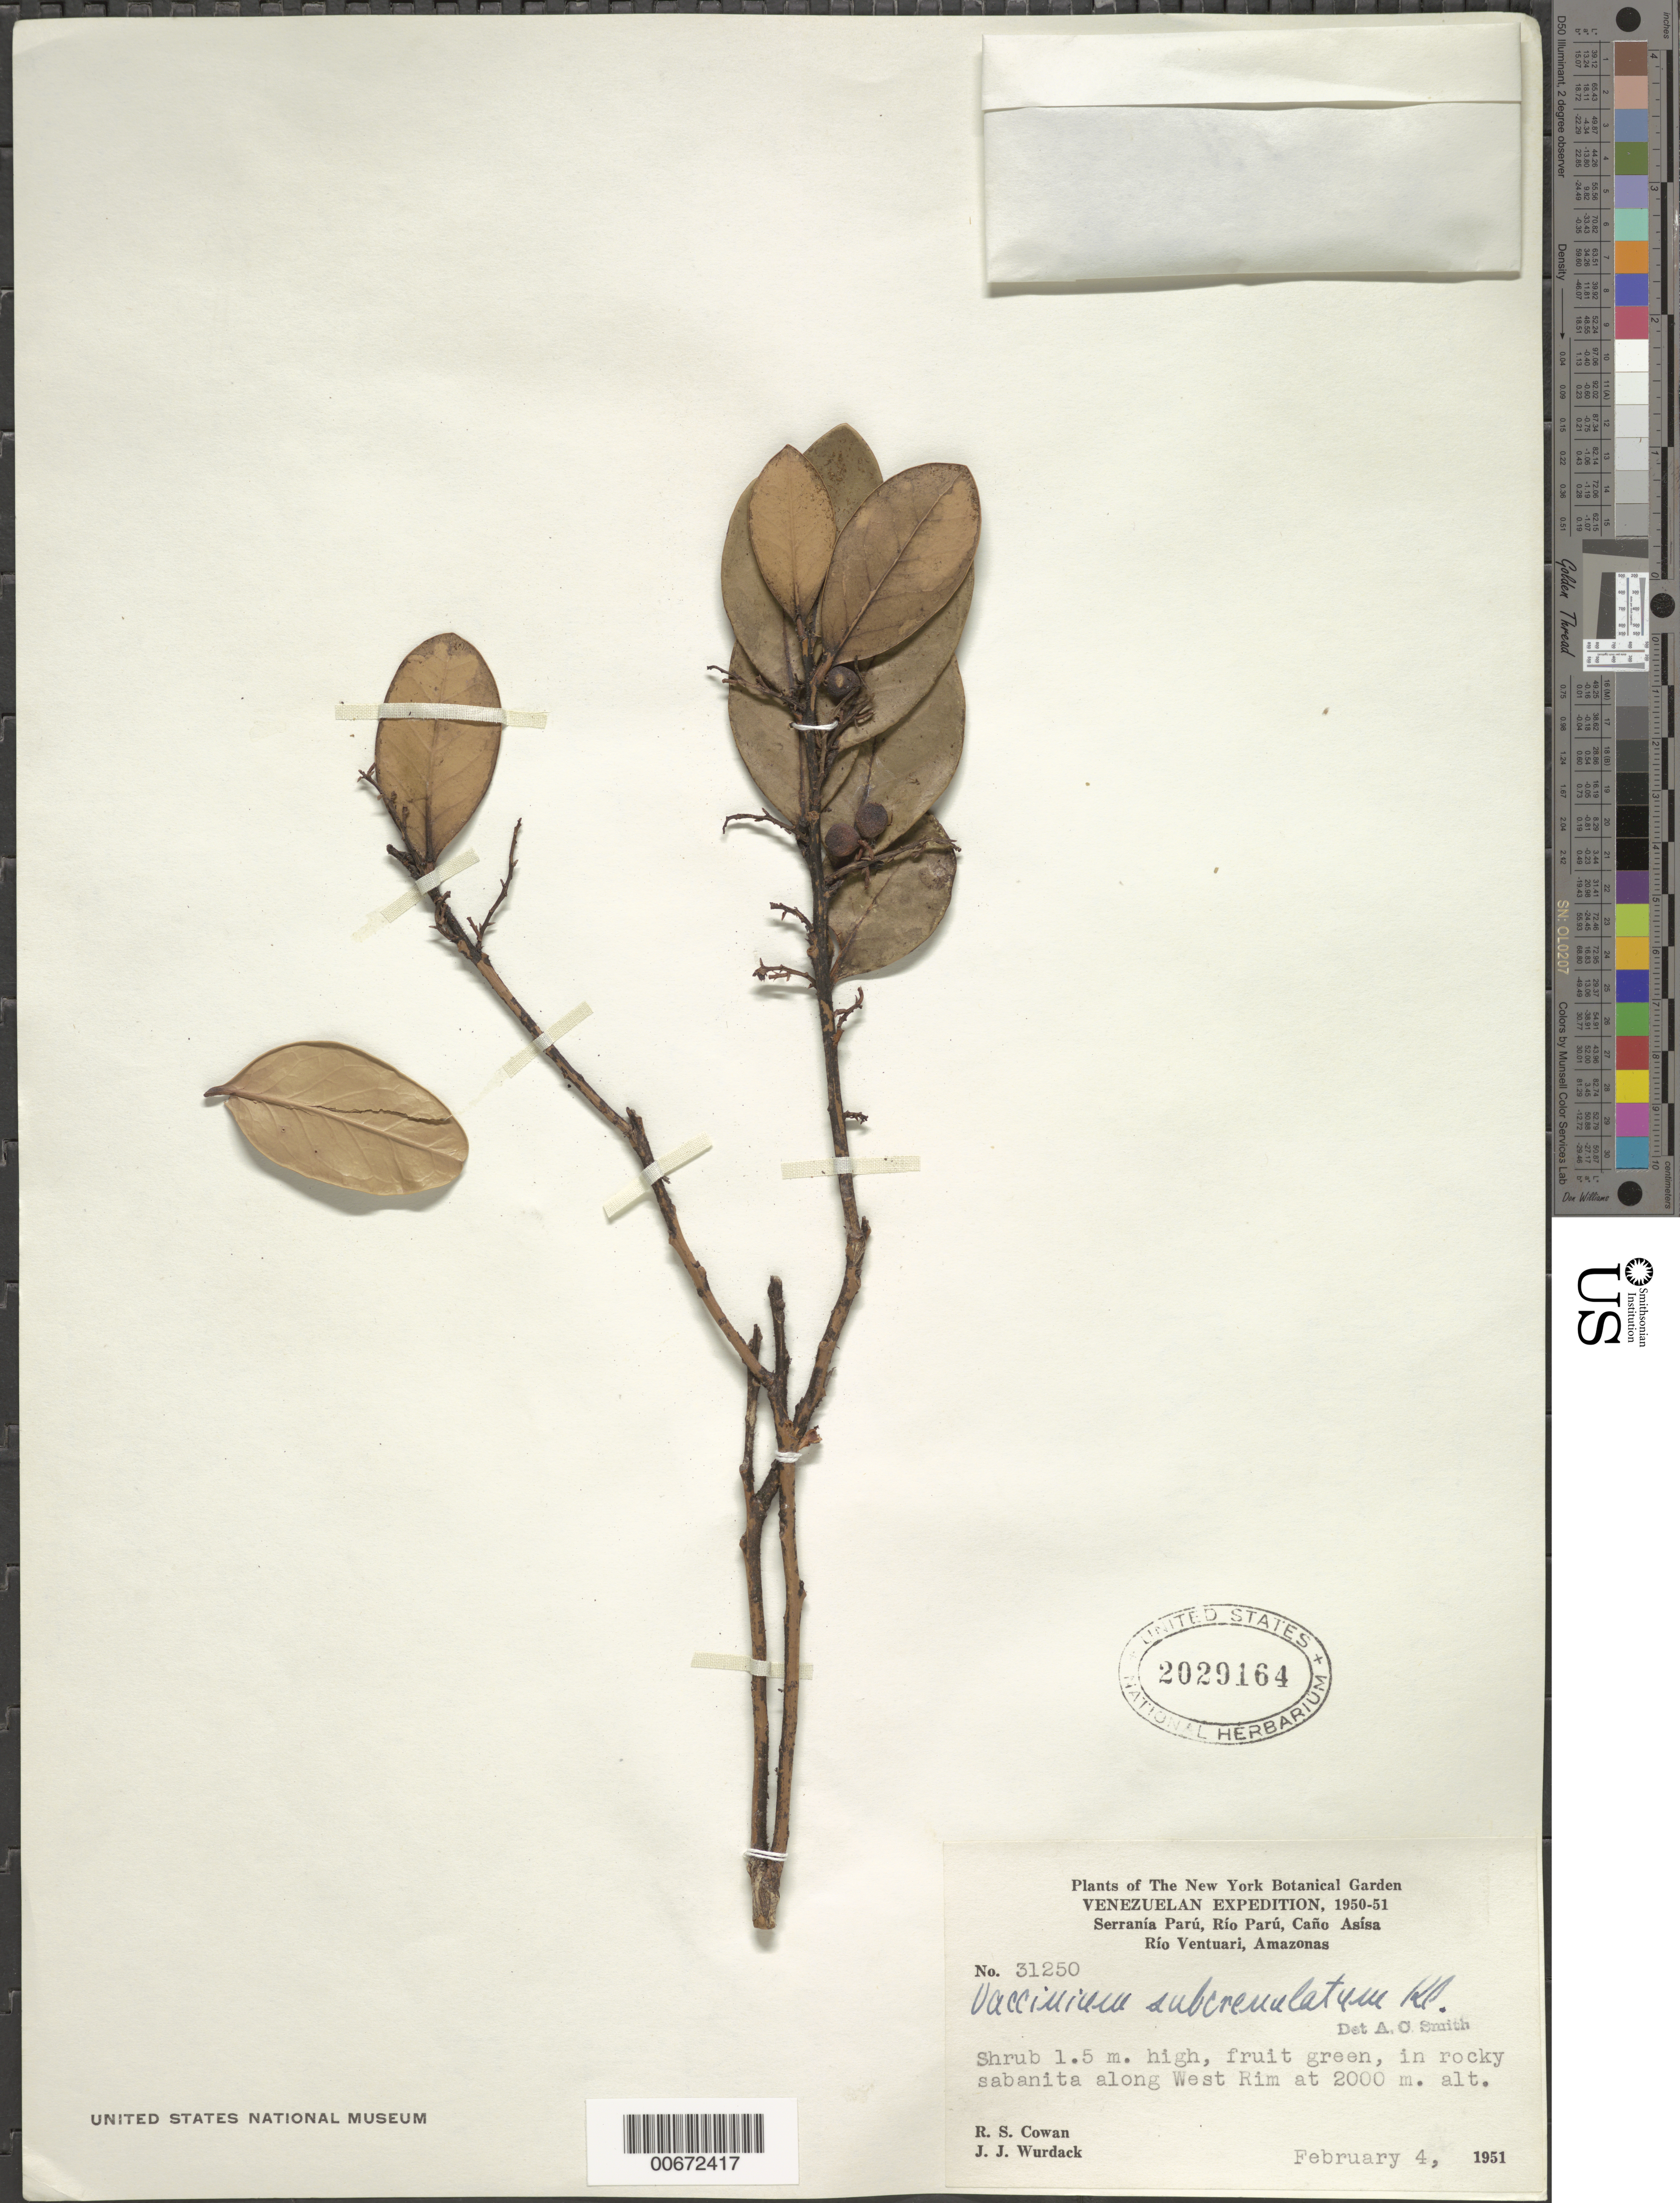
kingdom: Plantae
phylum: Tracheophyta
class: Magnoliopsida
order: Ericales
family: Ericaceae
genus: Vaccinium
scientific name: Vaccinium subcrenulatum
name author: Klotzsch ex Meisn.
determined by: Smith, A. C.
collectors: R. S. Cowan & J. J. Wurdack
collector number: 31250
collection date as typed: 4-Feb-51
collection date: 1951-02-04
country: Venezuela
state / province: Amazonas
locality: Serranía Parú, along West Rim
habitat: Rocky sabanita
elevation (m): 2000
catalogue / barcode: US 2029164